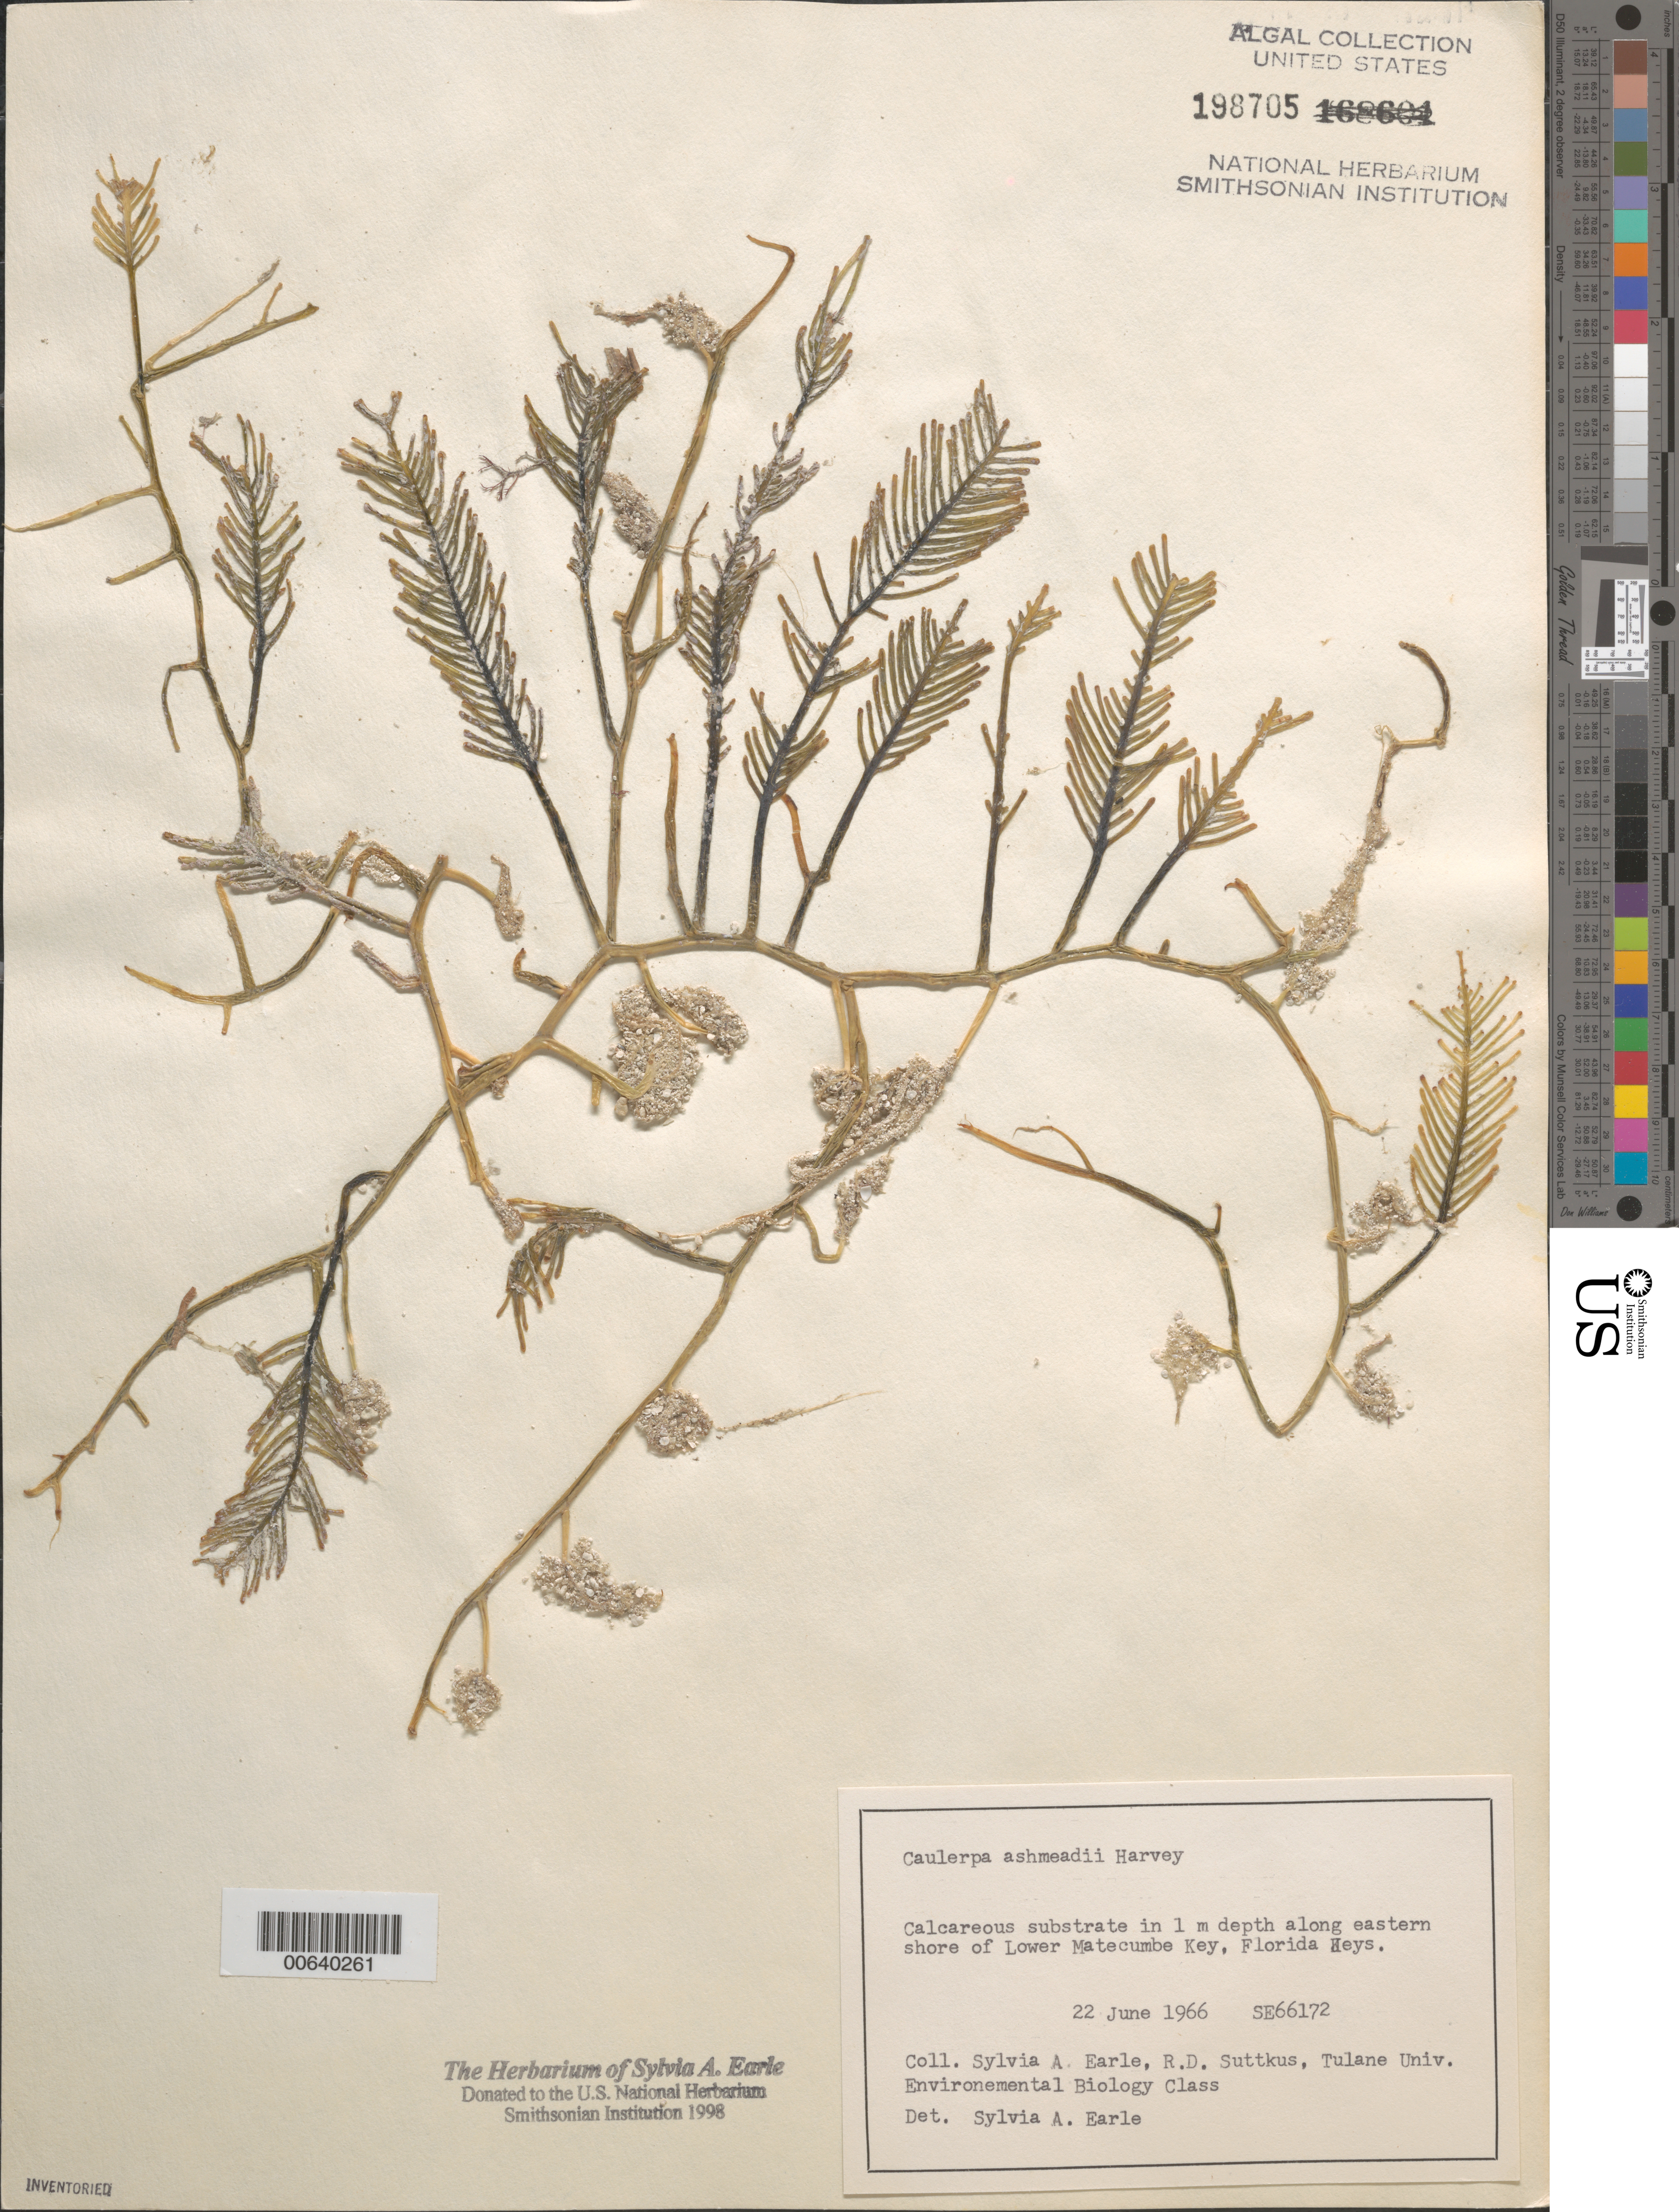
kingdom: Plantae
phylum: Chlorophyta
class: Ulvophyceae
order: Bryopsidales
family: Caulerpaceae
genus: Caulerpa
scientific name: Caulerpa ashmeadii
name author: Harv.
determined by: Earle, S. A.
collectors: S. A. Earle, R. Suttkus & Tulane Univ. Env. Biol. Class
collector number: SE 66172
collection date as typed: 22 Jun 1966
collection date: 1966-06-22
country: United States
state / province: Florida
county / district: Monroe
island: Lower Matecumbe Key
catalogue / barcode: US 198705